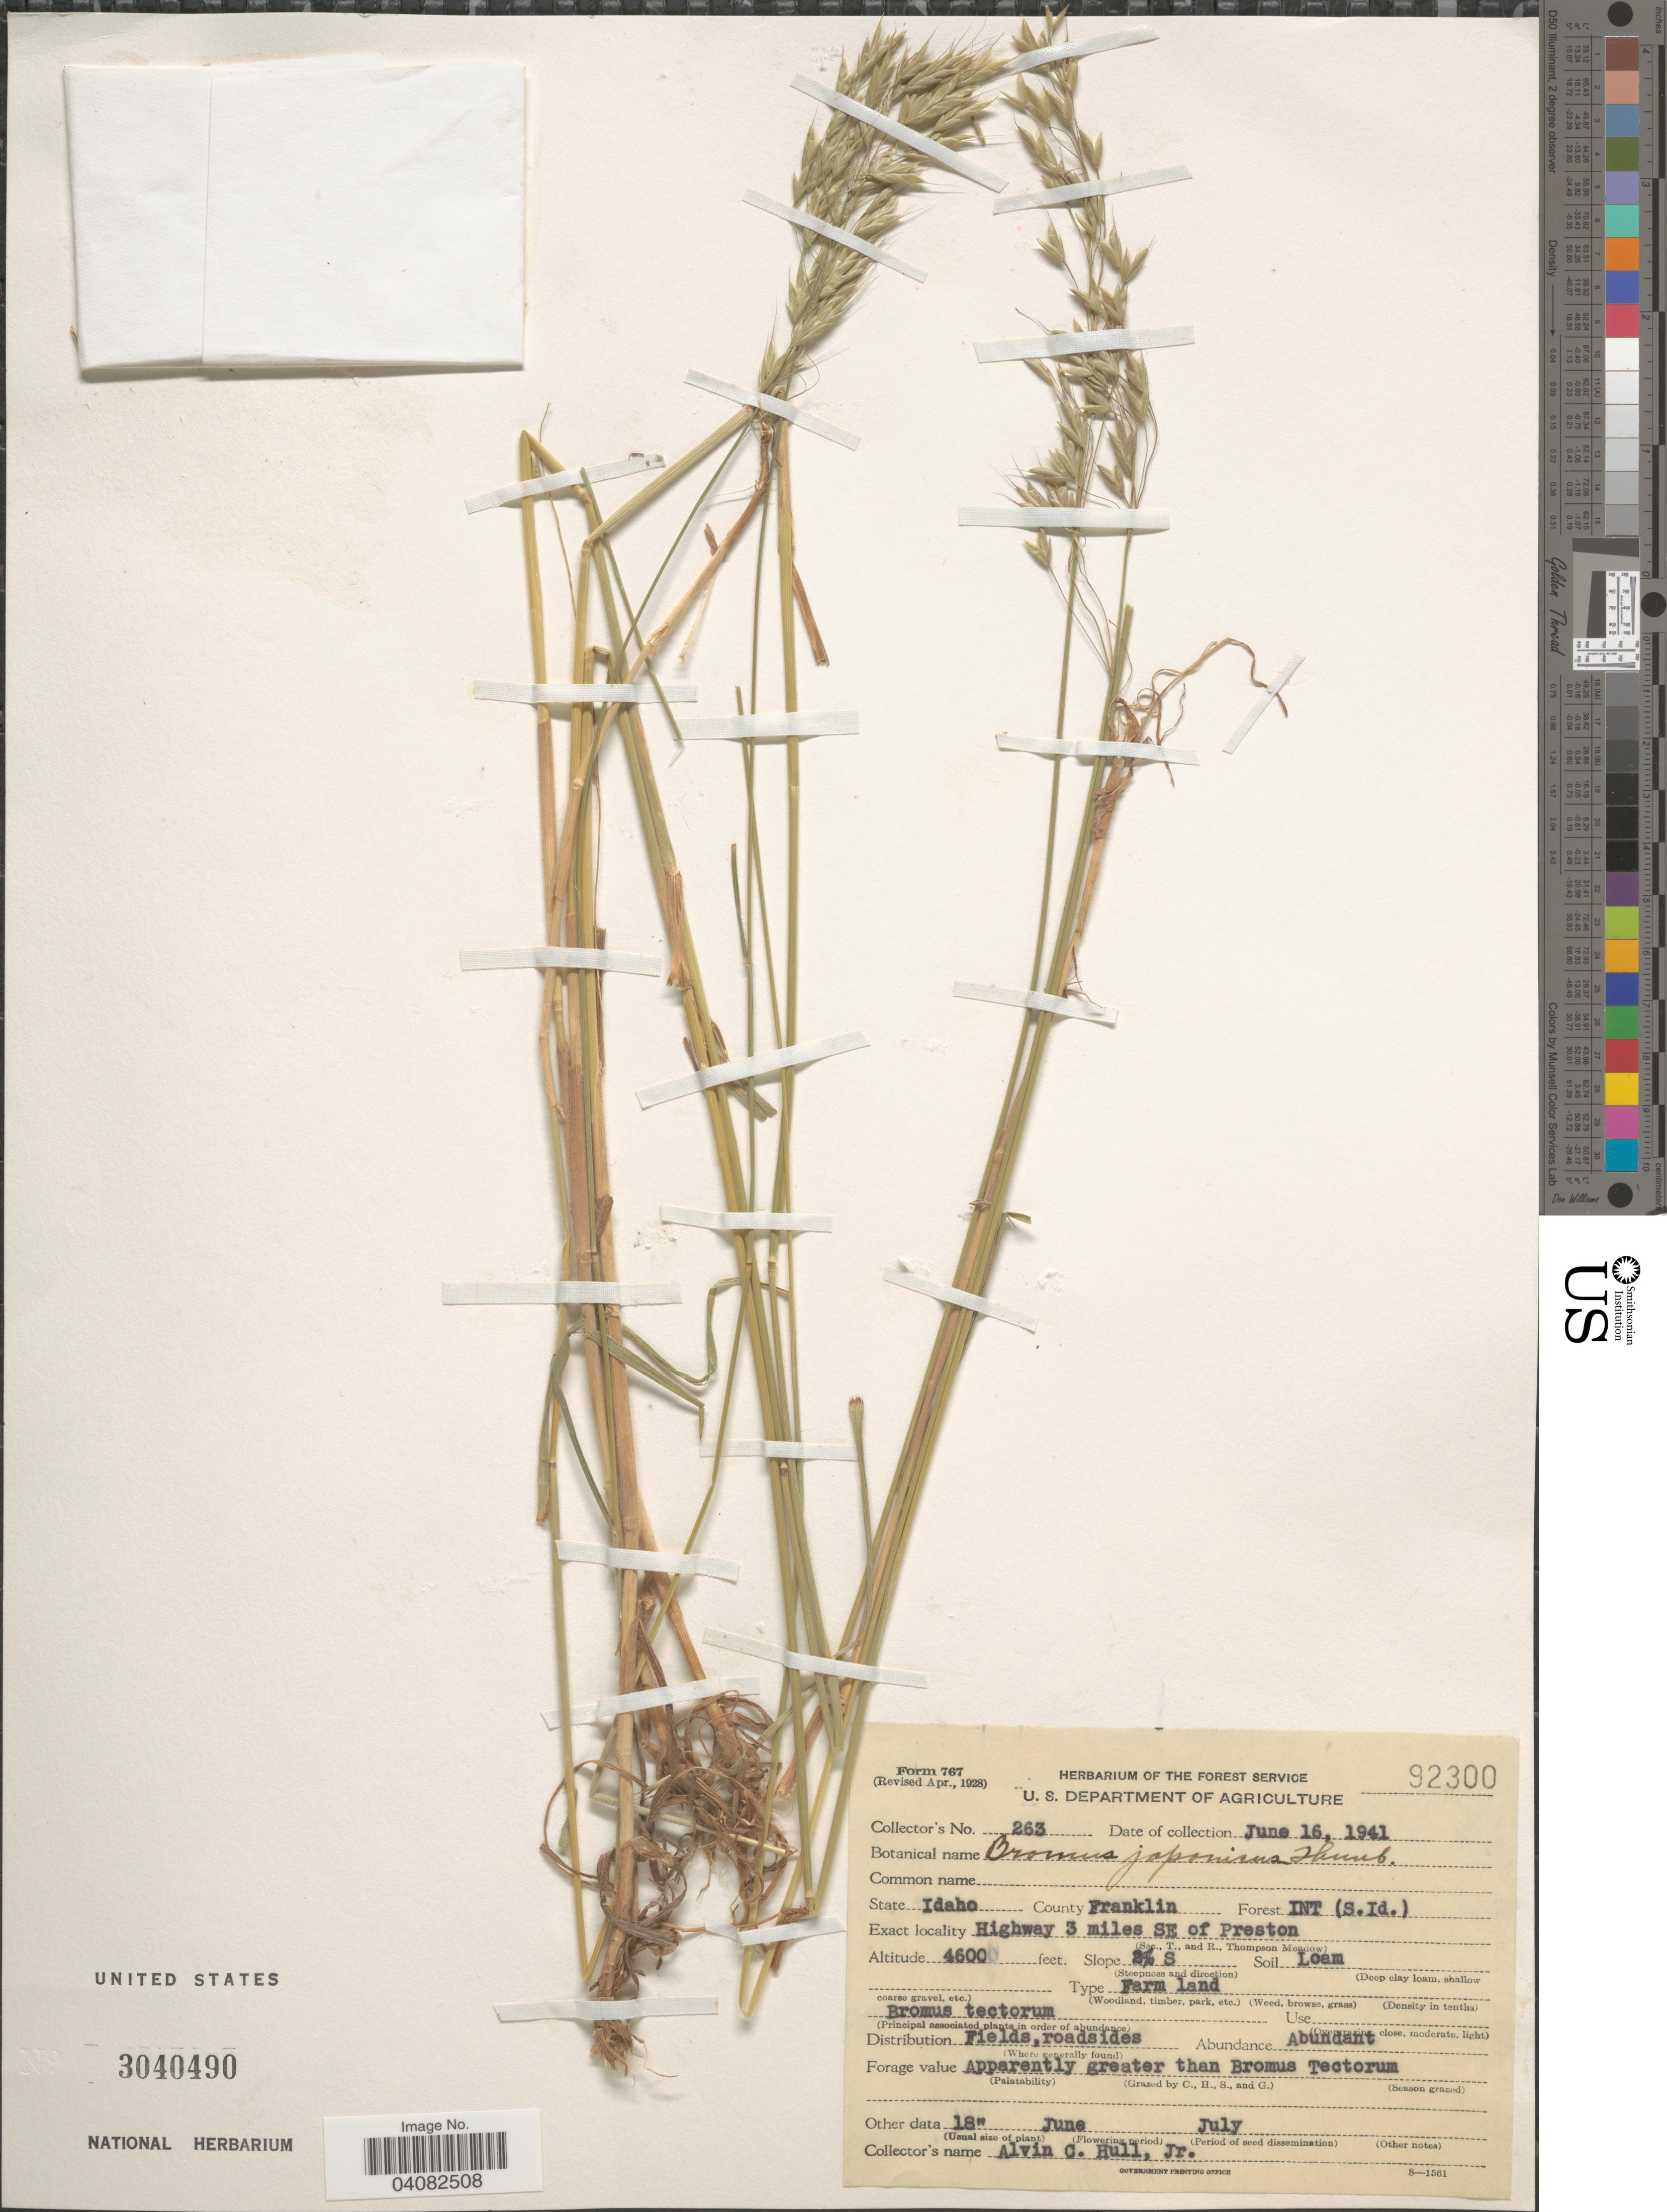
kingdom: Plantae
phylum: Tracheophyta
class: Liliopsida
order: Poales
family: Poaceae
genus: Bromus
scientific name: Bromus intermedius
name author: Gussone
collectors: A. Hull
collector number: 263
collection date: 1941-06-16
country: United States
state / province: Idaho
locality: County Franklin. Forest INT (S.Id.) Highway 3 miles SE of Preston. Slope 2% S.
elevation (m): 1402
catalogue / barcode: US 3040490